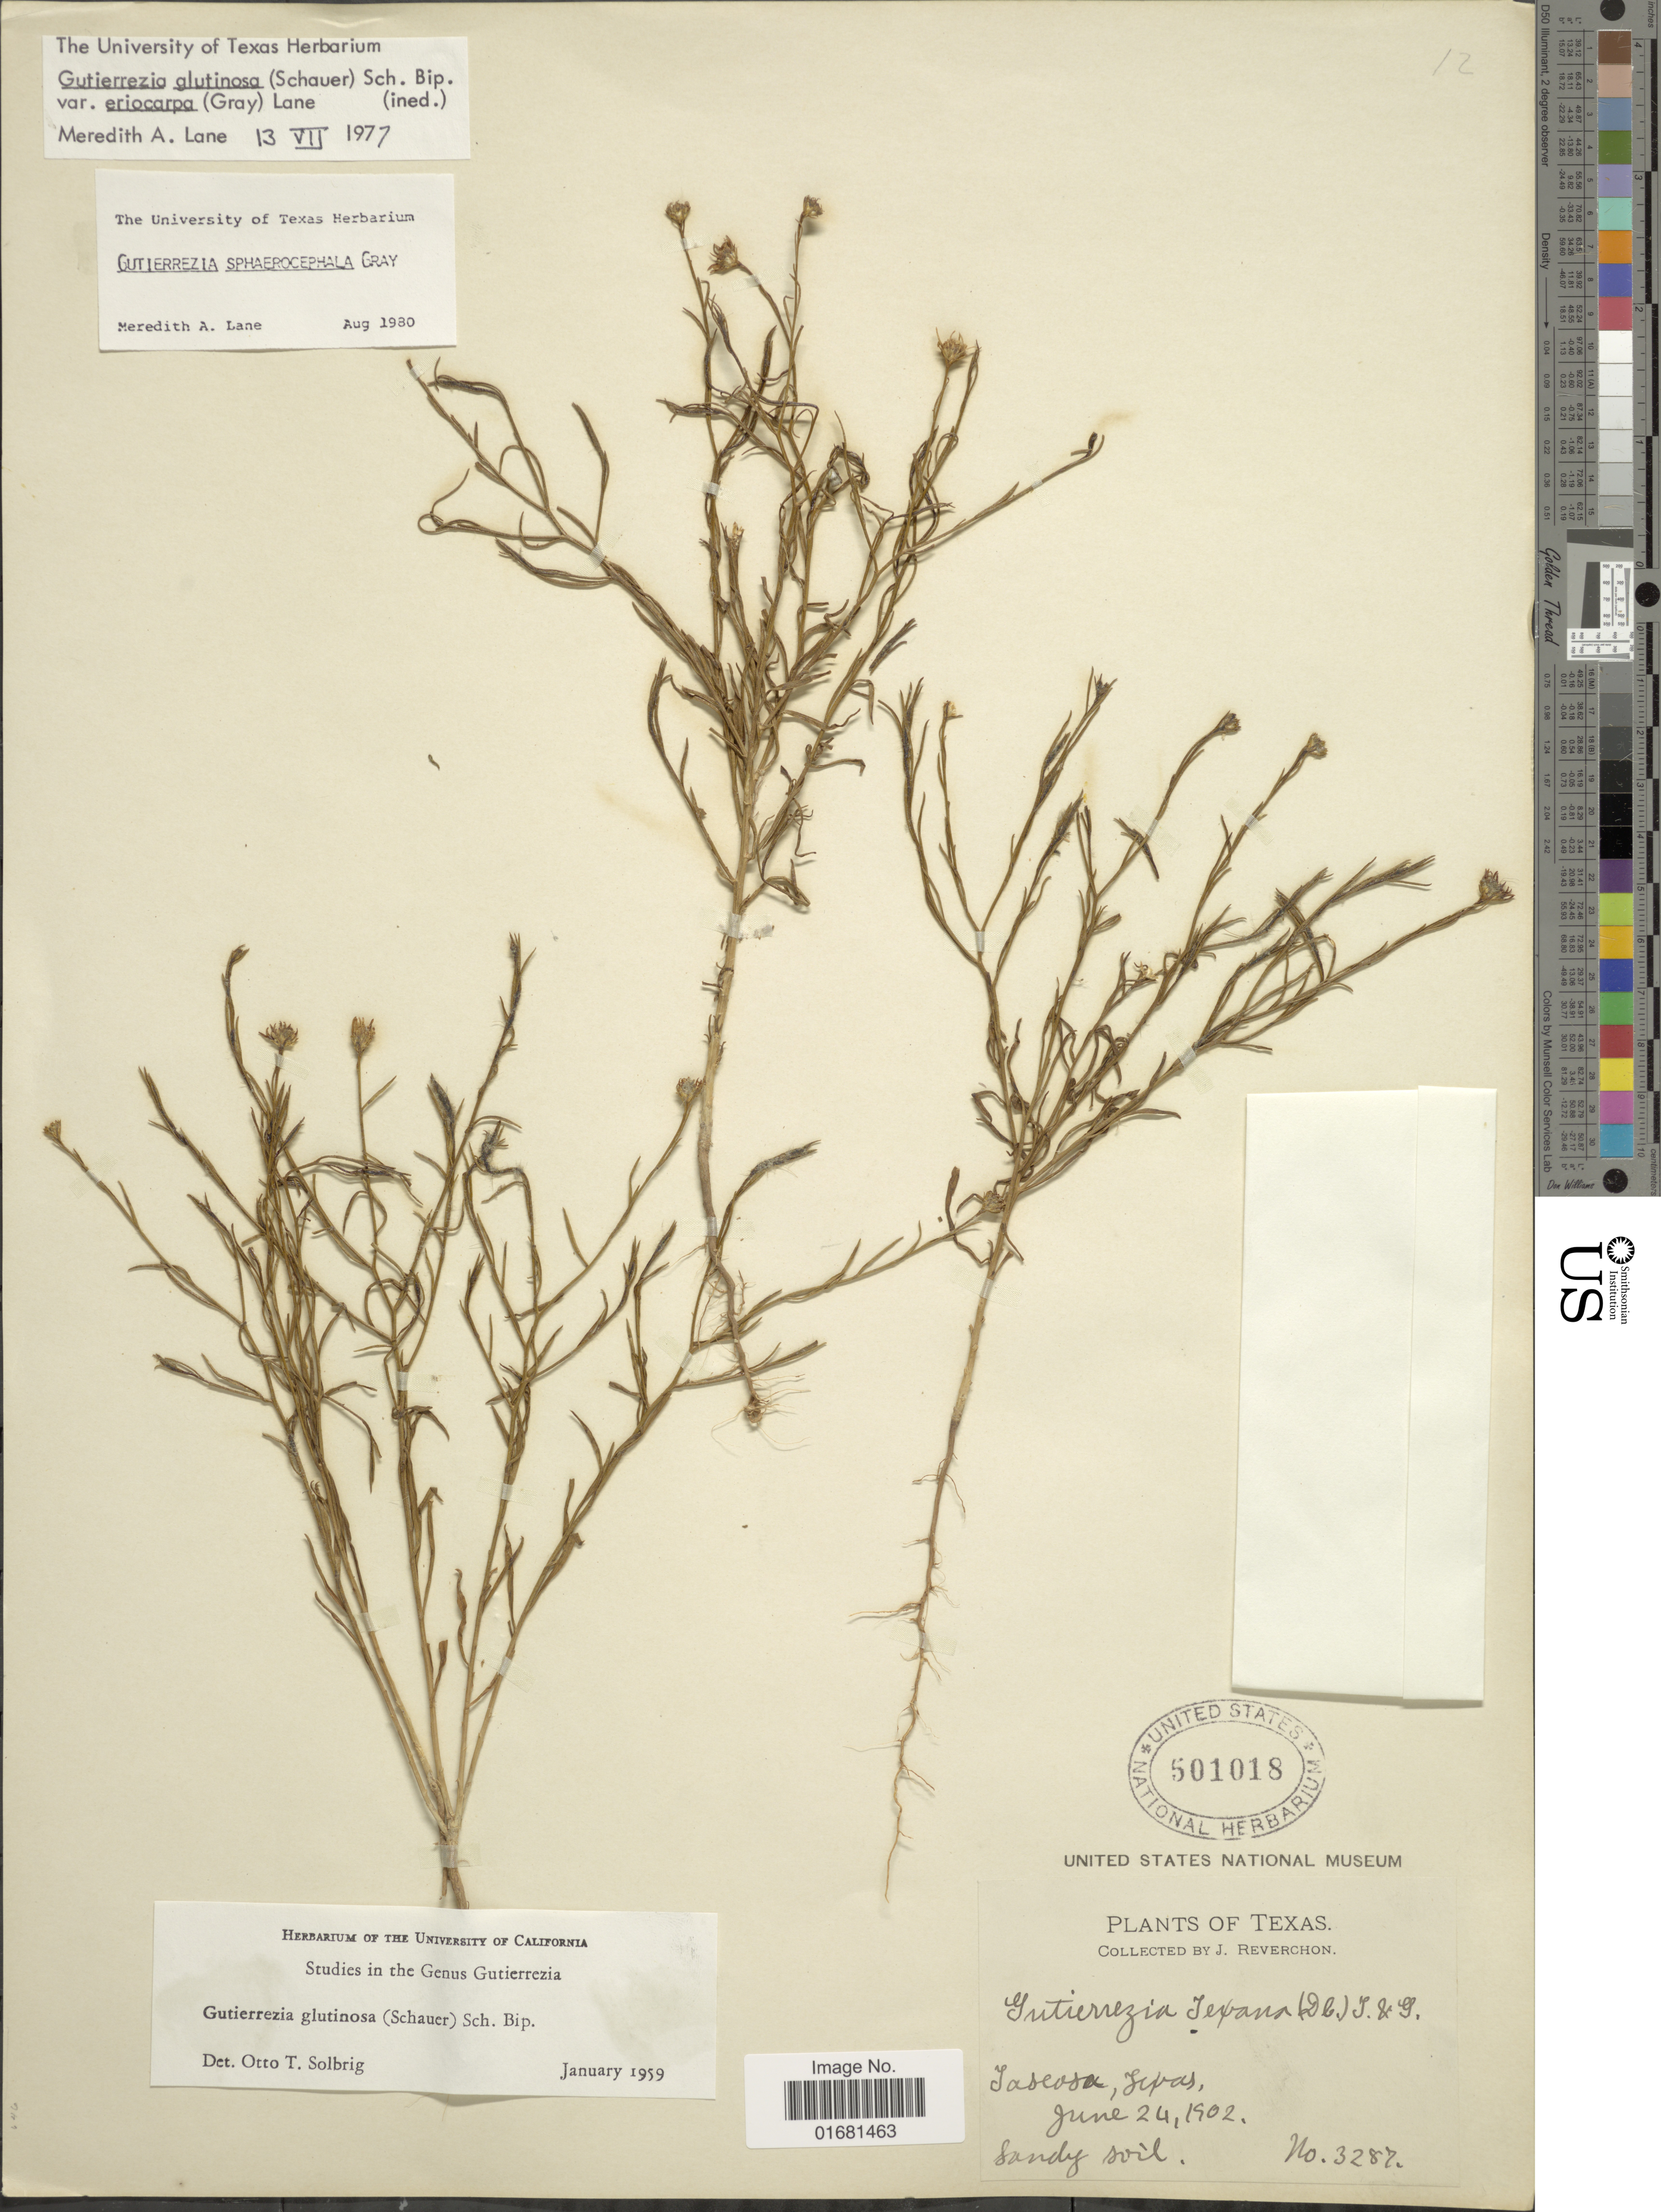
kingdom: Plantae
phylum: Tracheophyta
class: Magnoliopsida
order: Asterales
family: Asteraceae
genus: Gutierrezia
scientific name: Gutierrezia sphaerocephala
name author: A. Gray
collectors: J. Reverchon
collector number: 3287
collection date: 1902-06-24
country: United States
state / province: Texas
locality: Tascosa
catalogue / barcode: US 501018